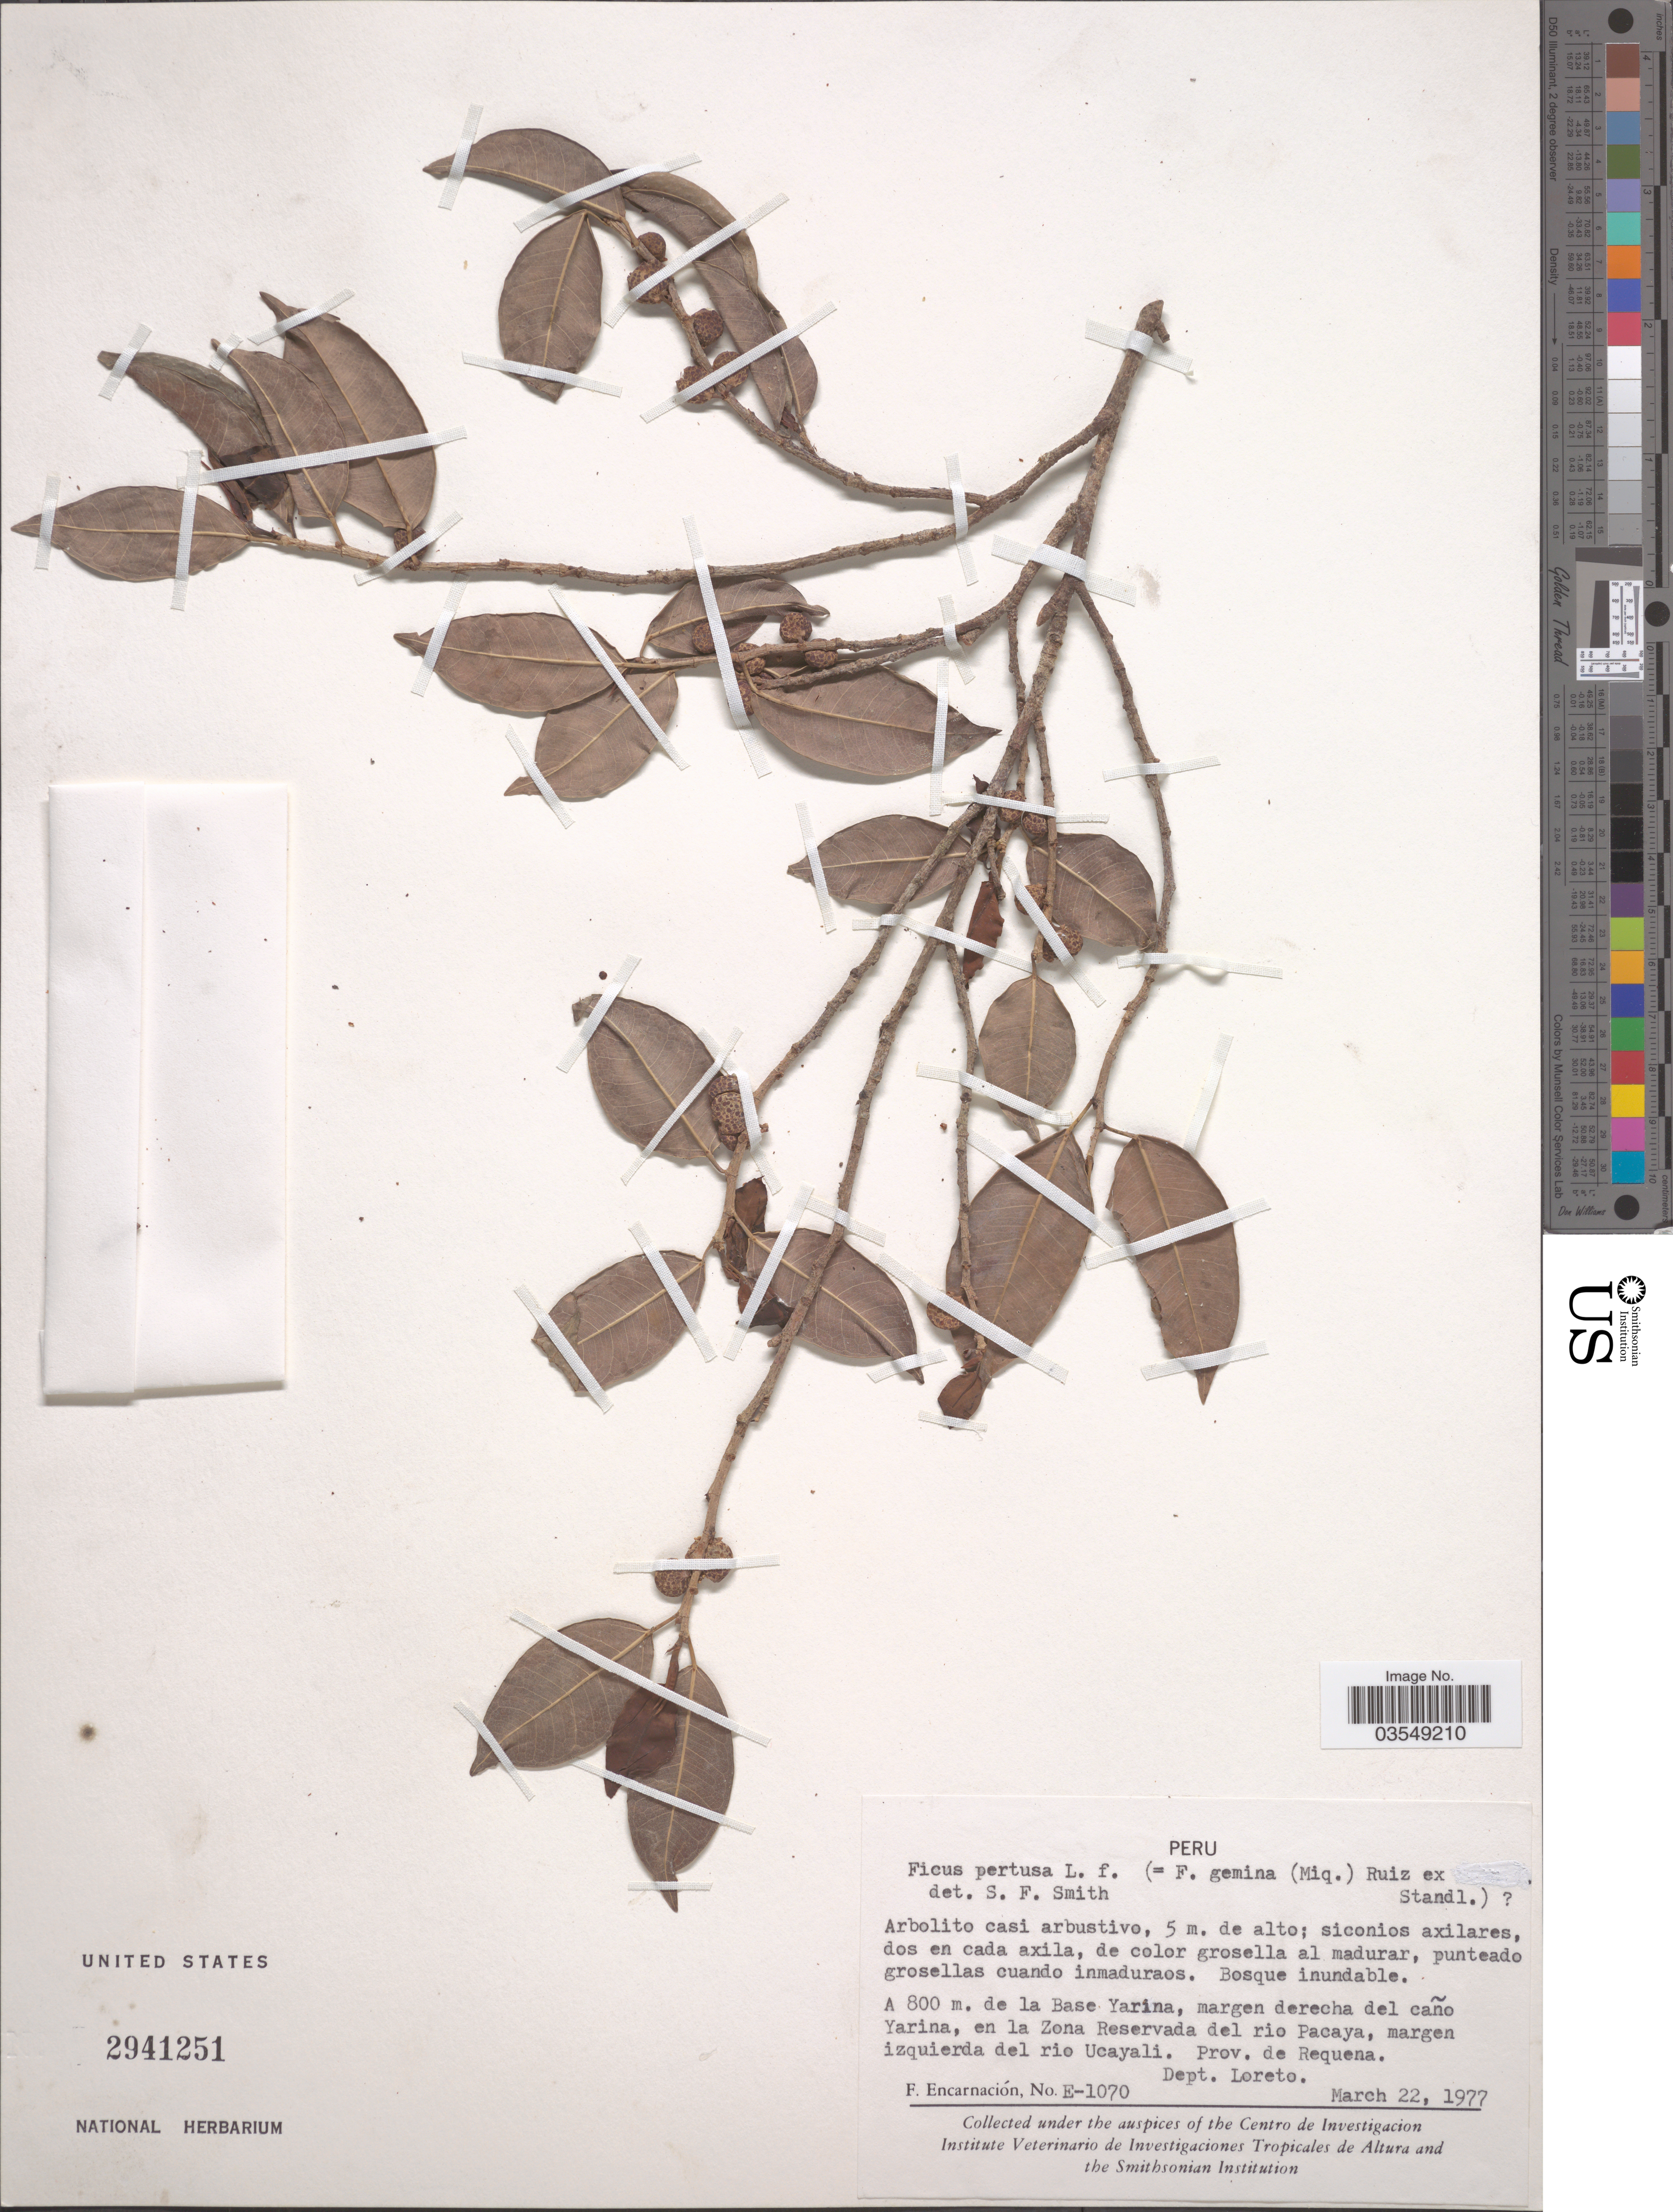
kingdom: Plantae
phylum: Tracheophyta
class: Magnoliopsida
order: Rosales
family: Moraceae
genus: Ficus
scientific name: Ficus pertusa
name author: L. f.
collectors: F. Encarnación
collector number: E-1070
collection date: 1977-03-22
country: Peru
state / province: Loreto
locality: La Base Yarina, margen derecha del caño Yarina, en la Zona Reserveda del rio Pacaya, Margen izquierda del rio Ucayali. Prov. de Requena. Dept. de Loreto.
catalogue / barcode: US 2941251